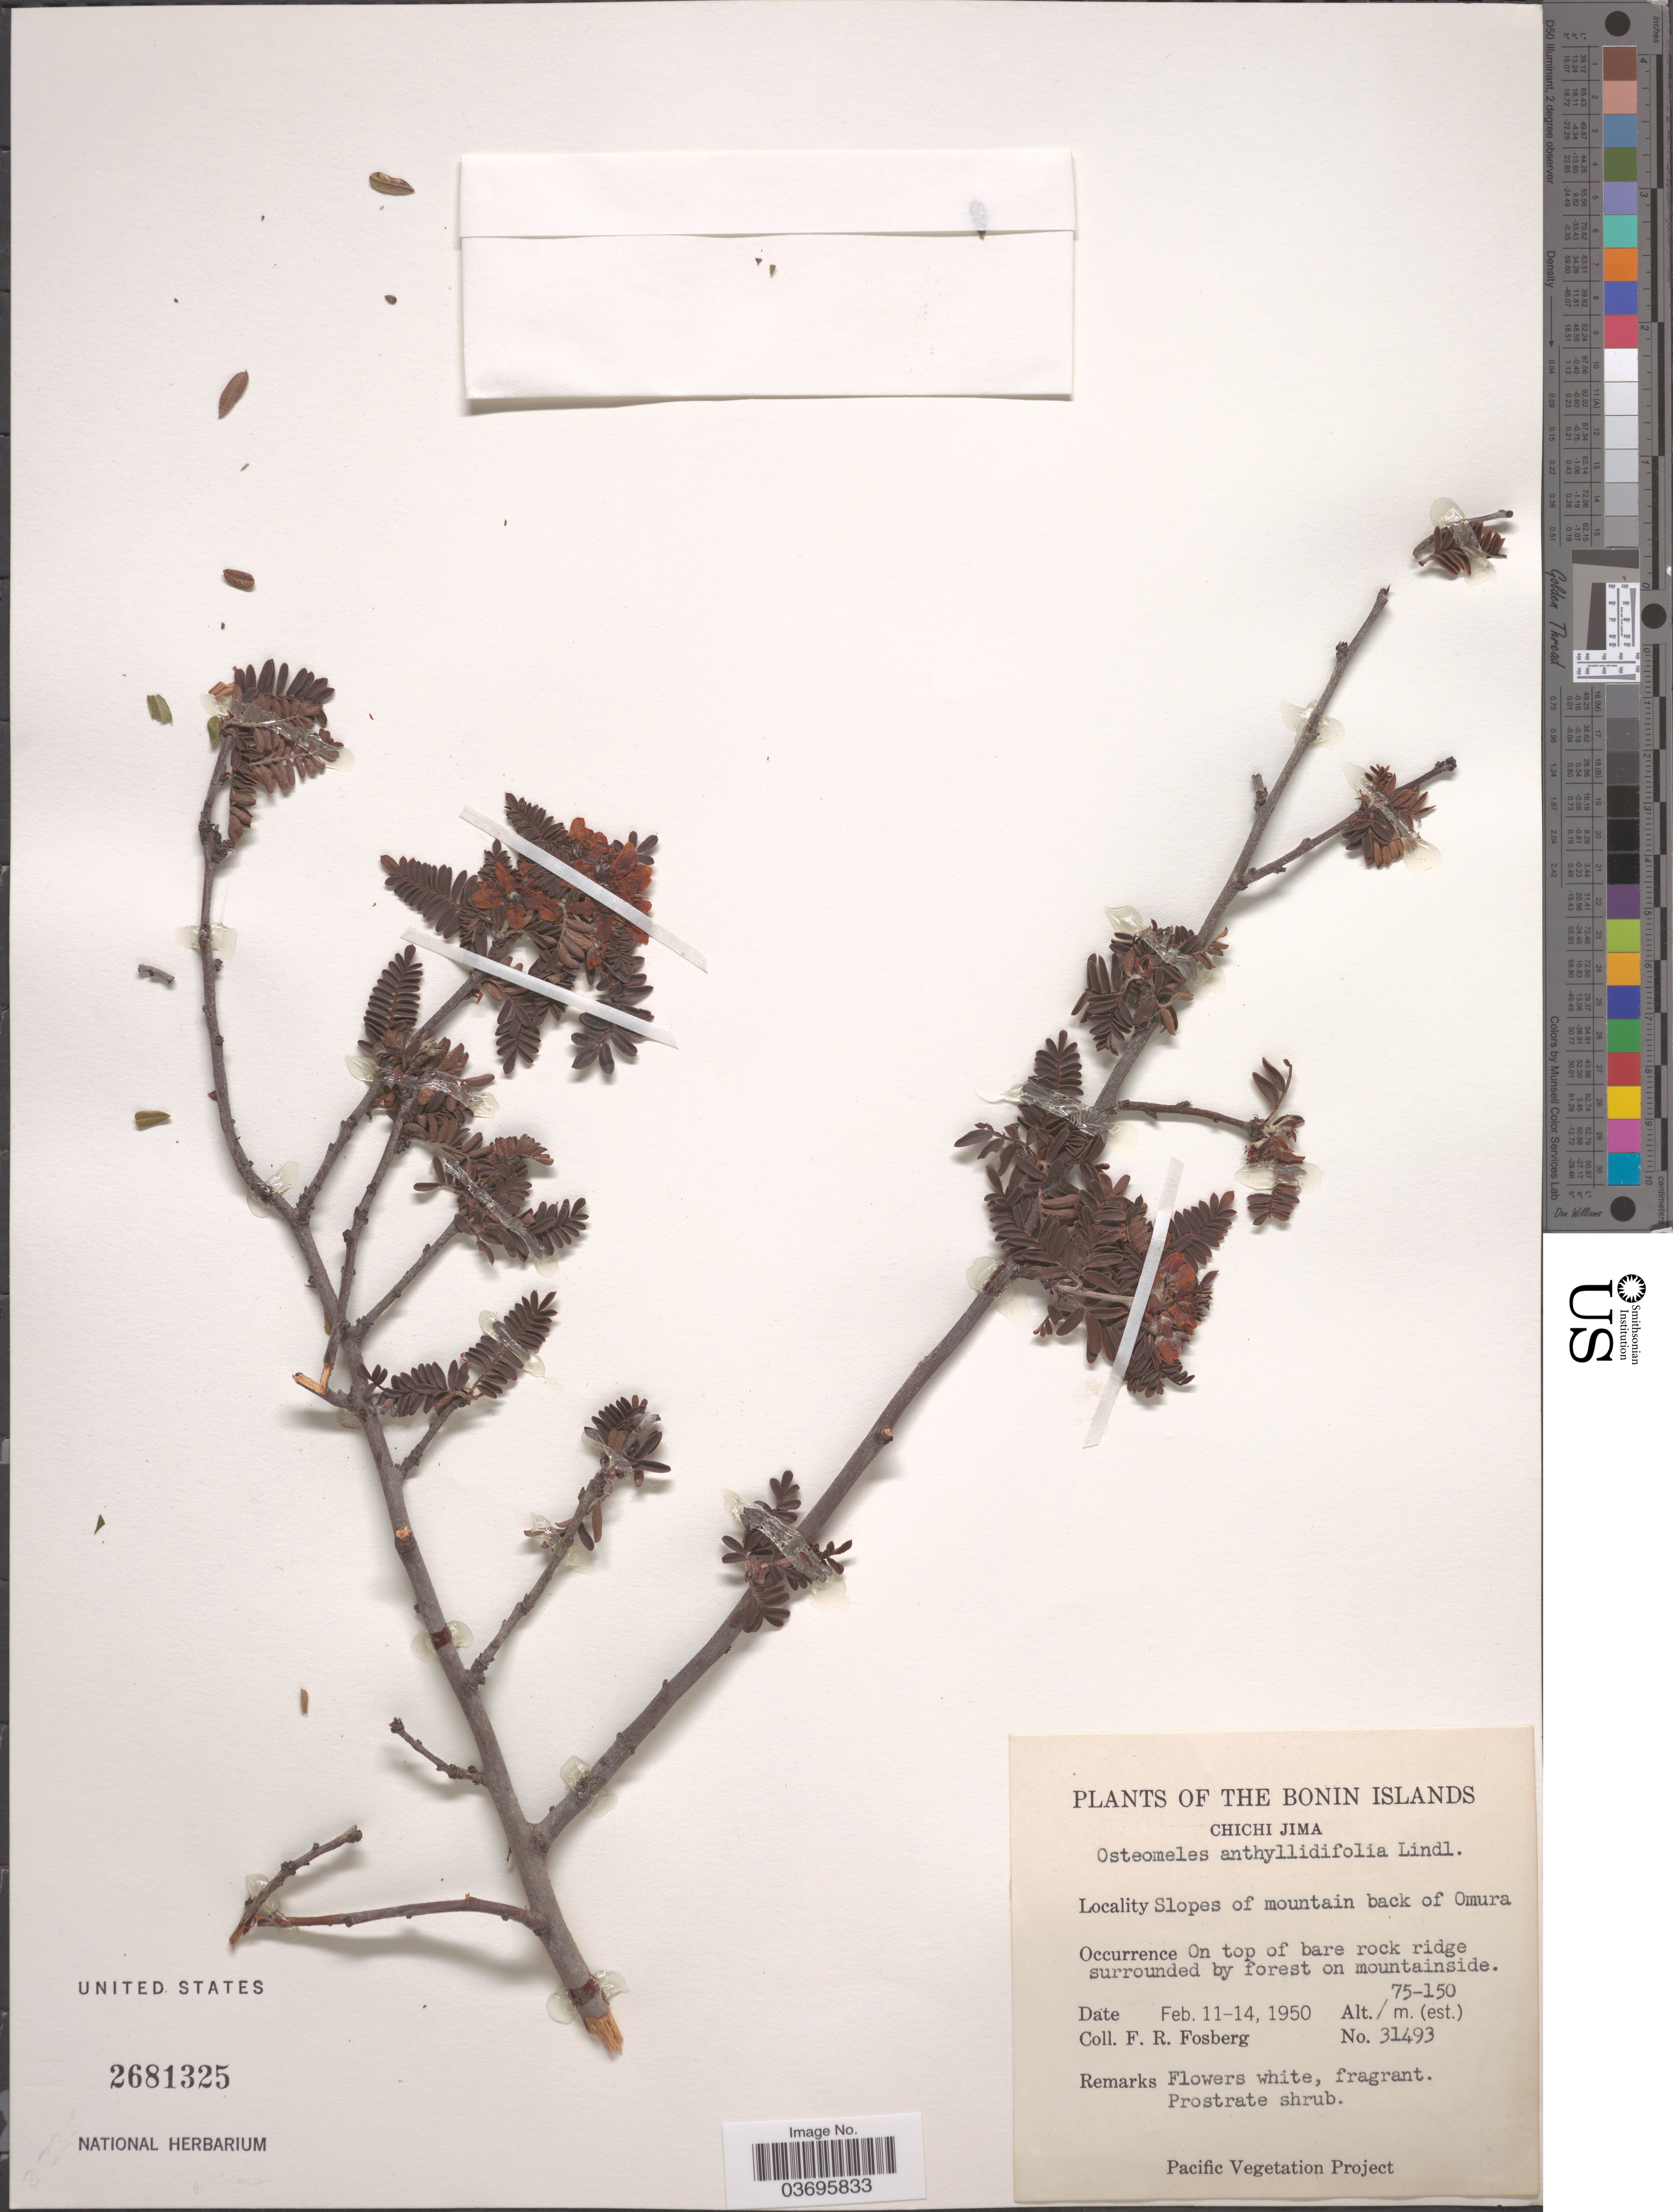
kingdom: Plantae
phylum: Tracheophyta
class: Magnoliopsida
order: Rosales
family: Rosaceae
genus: Osteomeles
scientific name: Osteomeles anthyllidifolia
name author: (Small) Lindl.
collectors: F. R. Fosberg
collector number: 31493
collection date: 1950-02-11/1950-02-14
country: Japan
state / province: Tokyo, Federal City of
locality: The Bonin Islands. Chichi Jima. Slopes of mountain back of Omura.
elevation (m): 75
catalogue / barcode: US 2681325